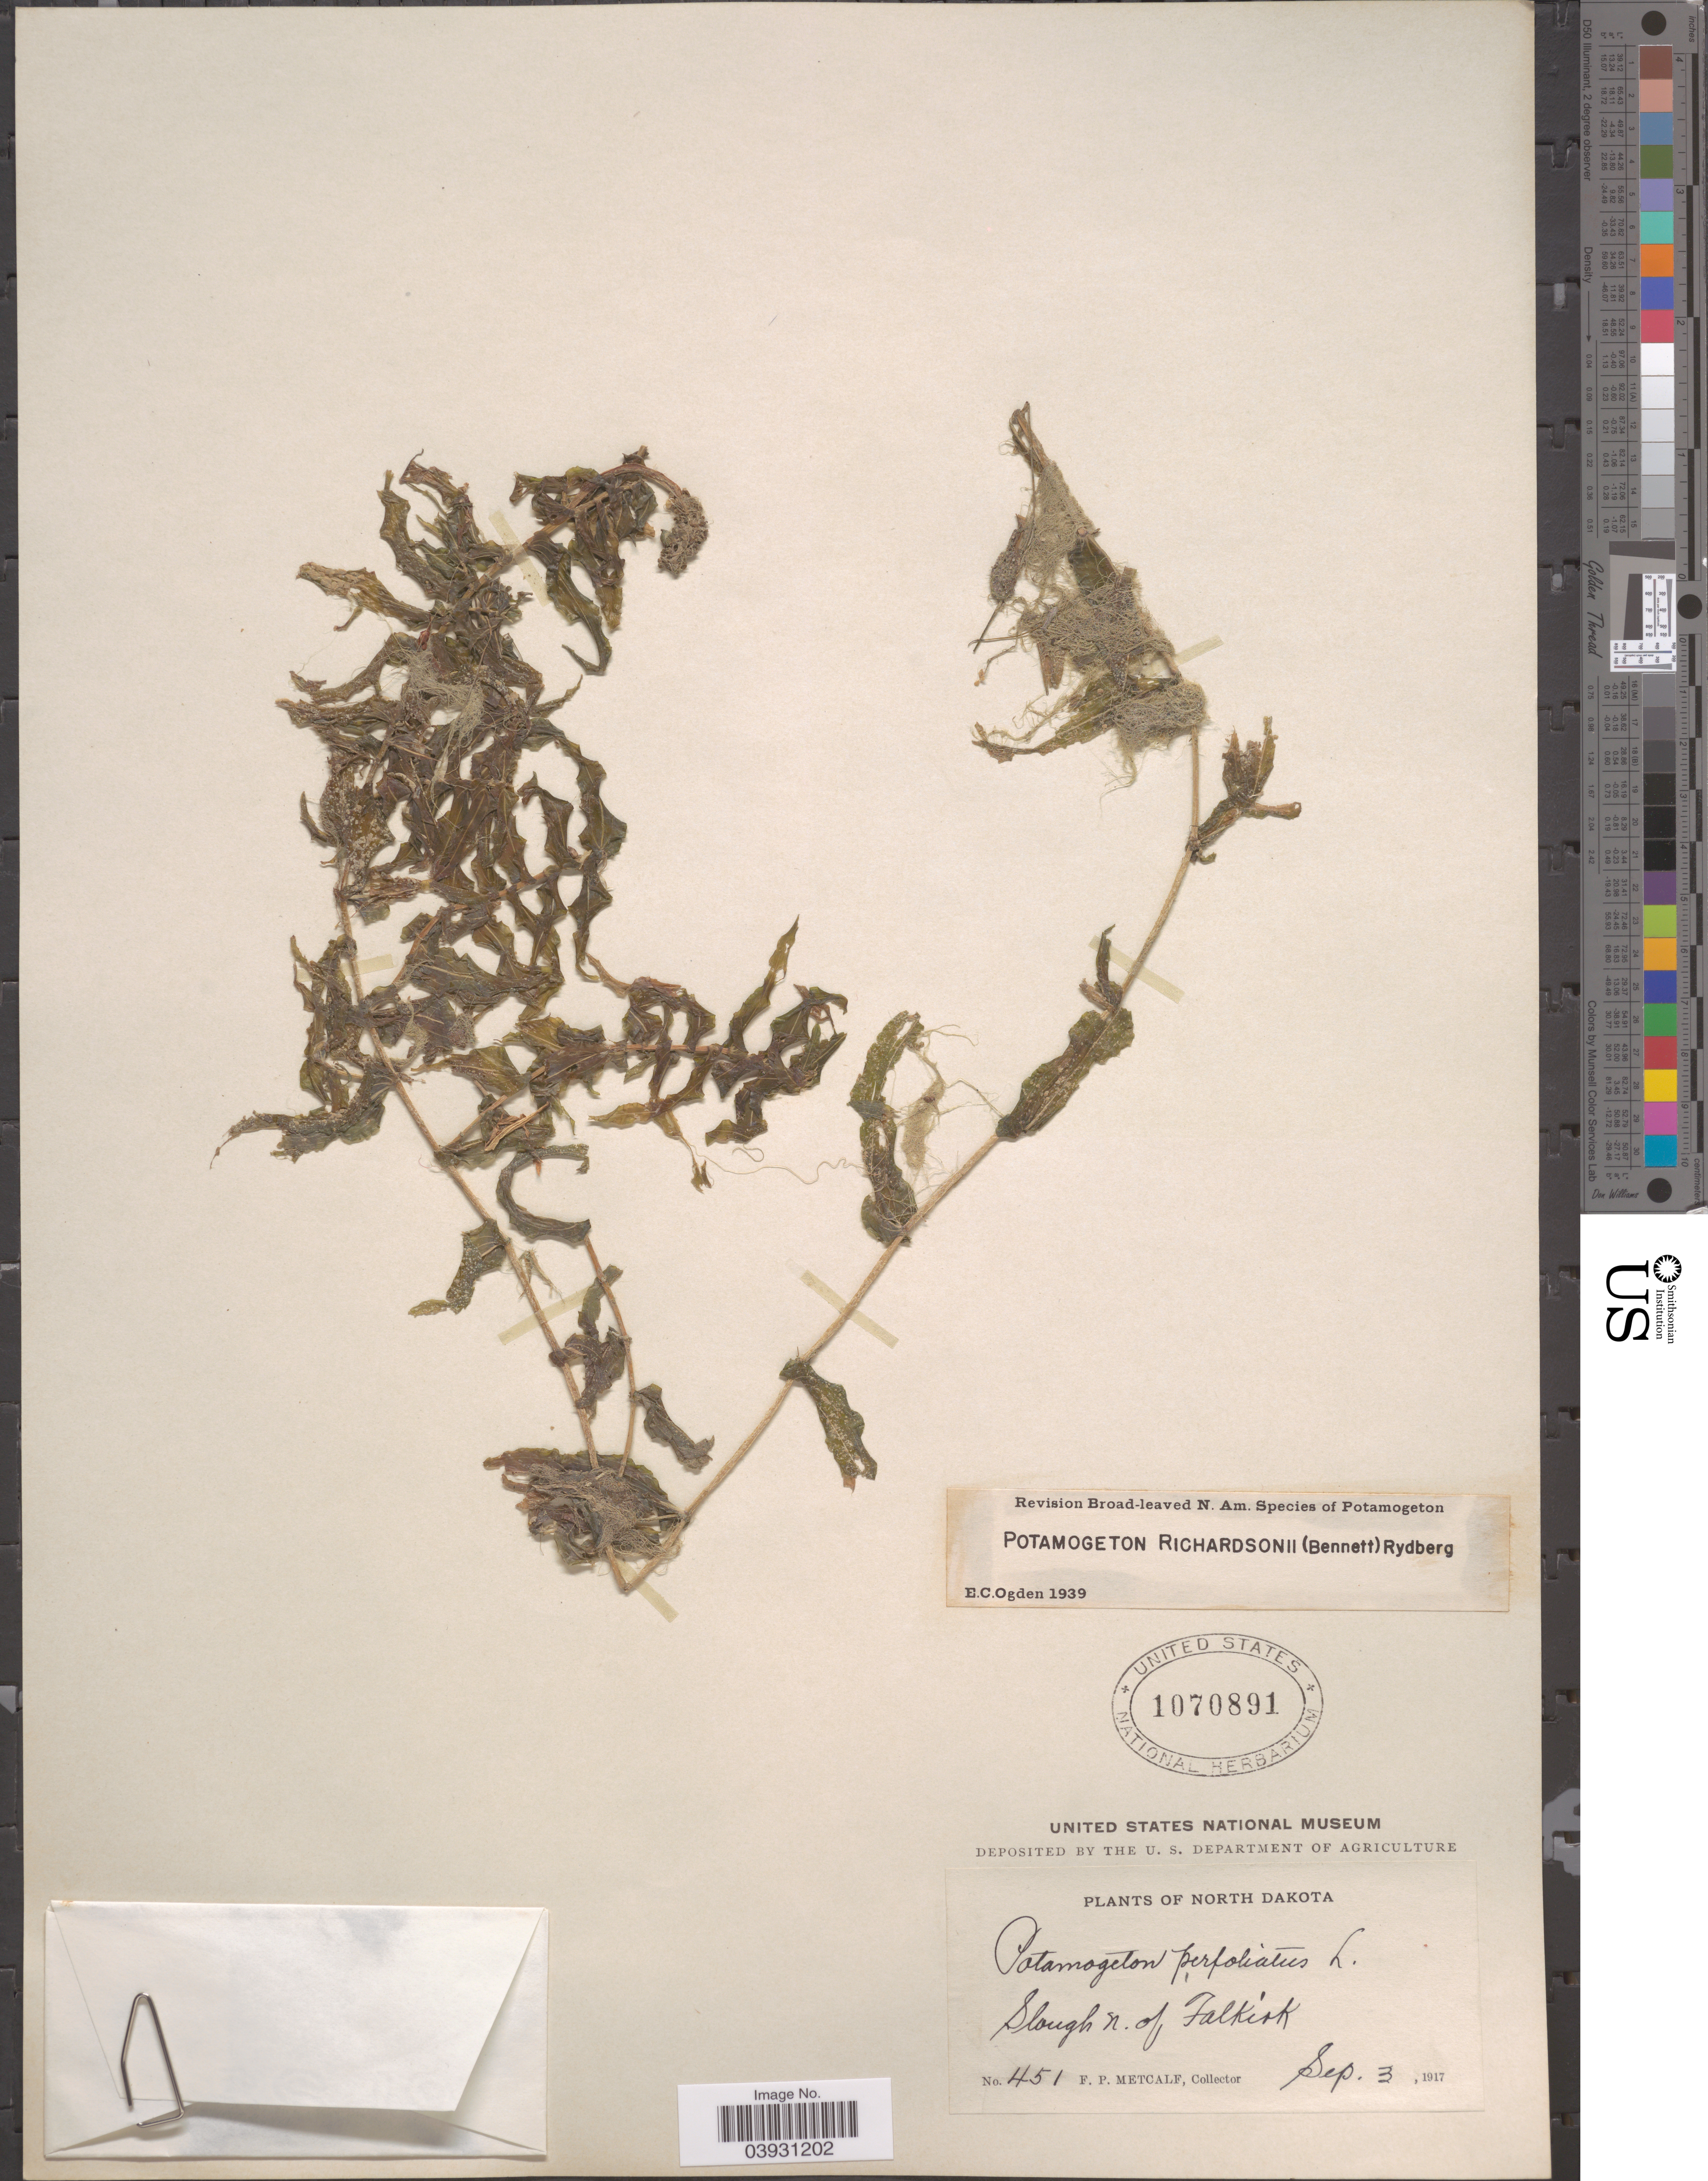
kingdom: Plantae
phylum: Tracheophyta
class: Liliopsida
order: Alismatales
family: Potamogetonaceae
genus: Potamogeton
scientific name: Potamogeton richardsonii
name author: (A.W. Benn.) Rydb.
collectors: F. Metcalf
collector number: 451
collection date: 1917-09-03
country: United States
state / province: North Dakota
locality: Slough N. of Falkirk.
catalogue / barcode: US 1070891